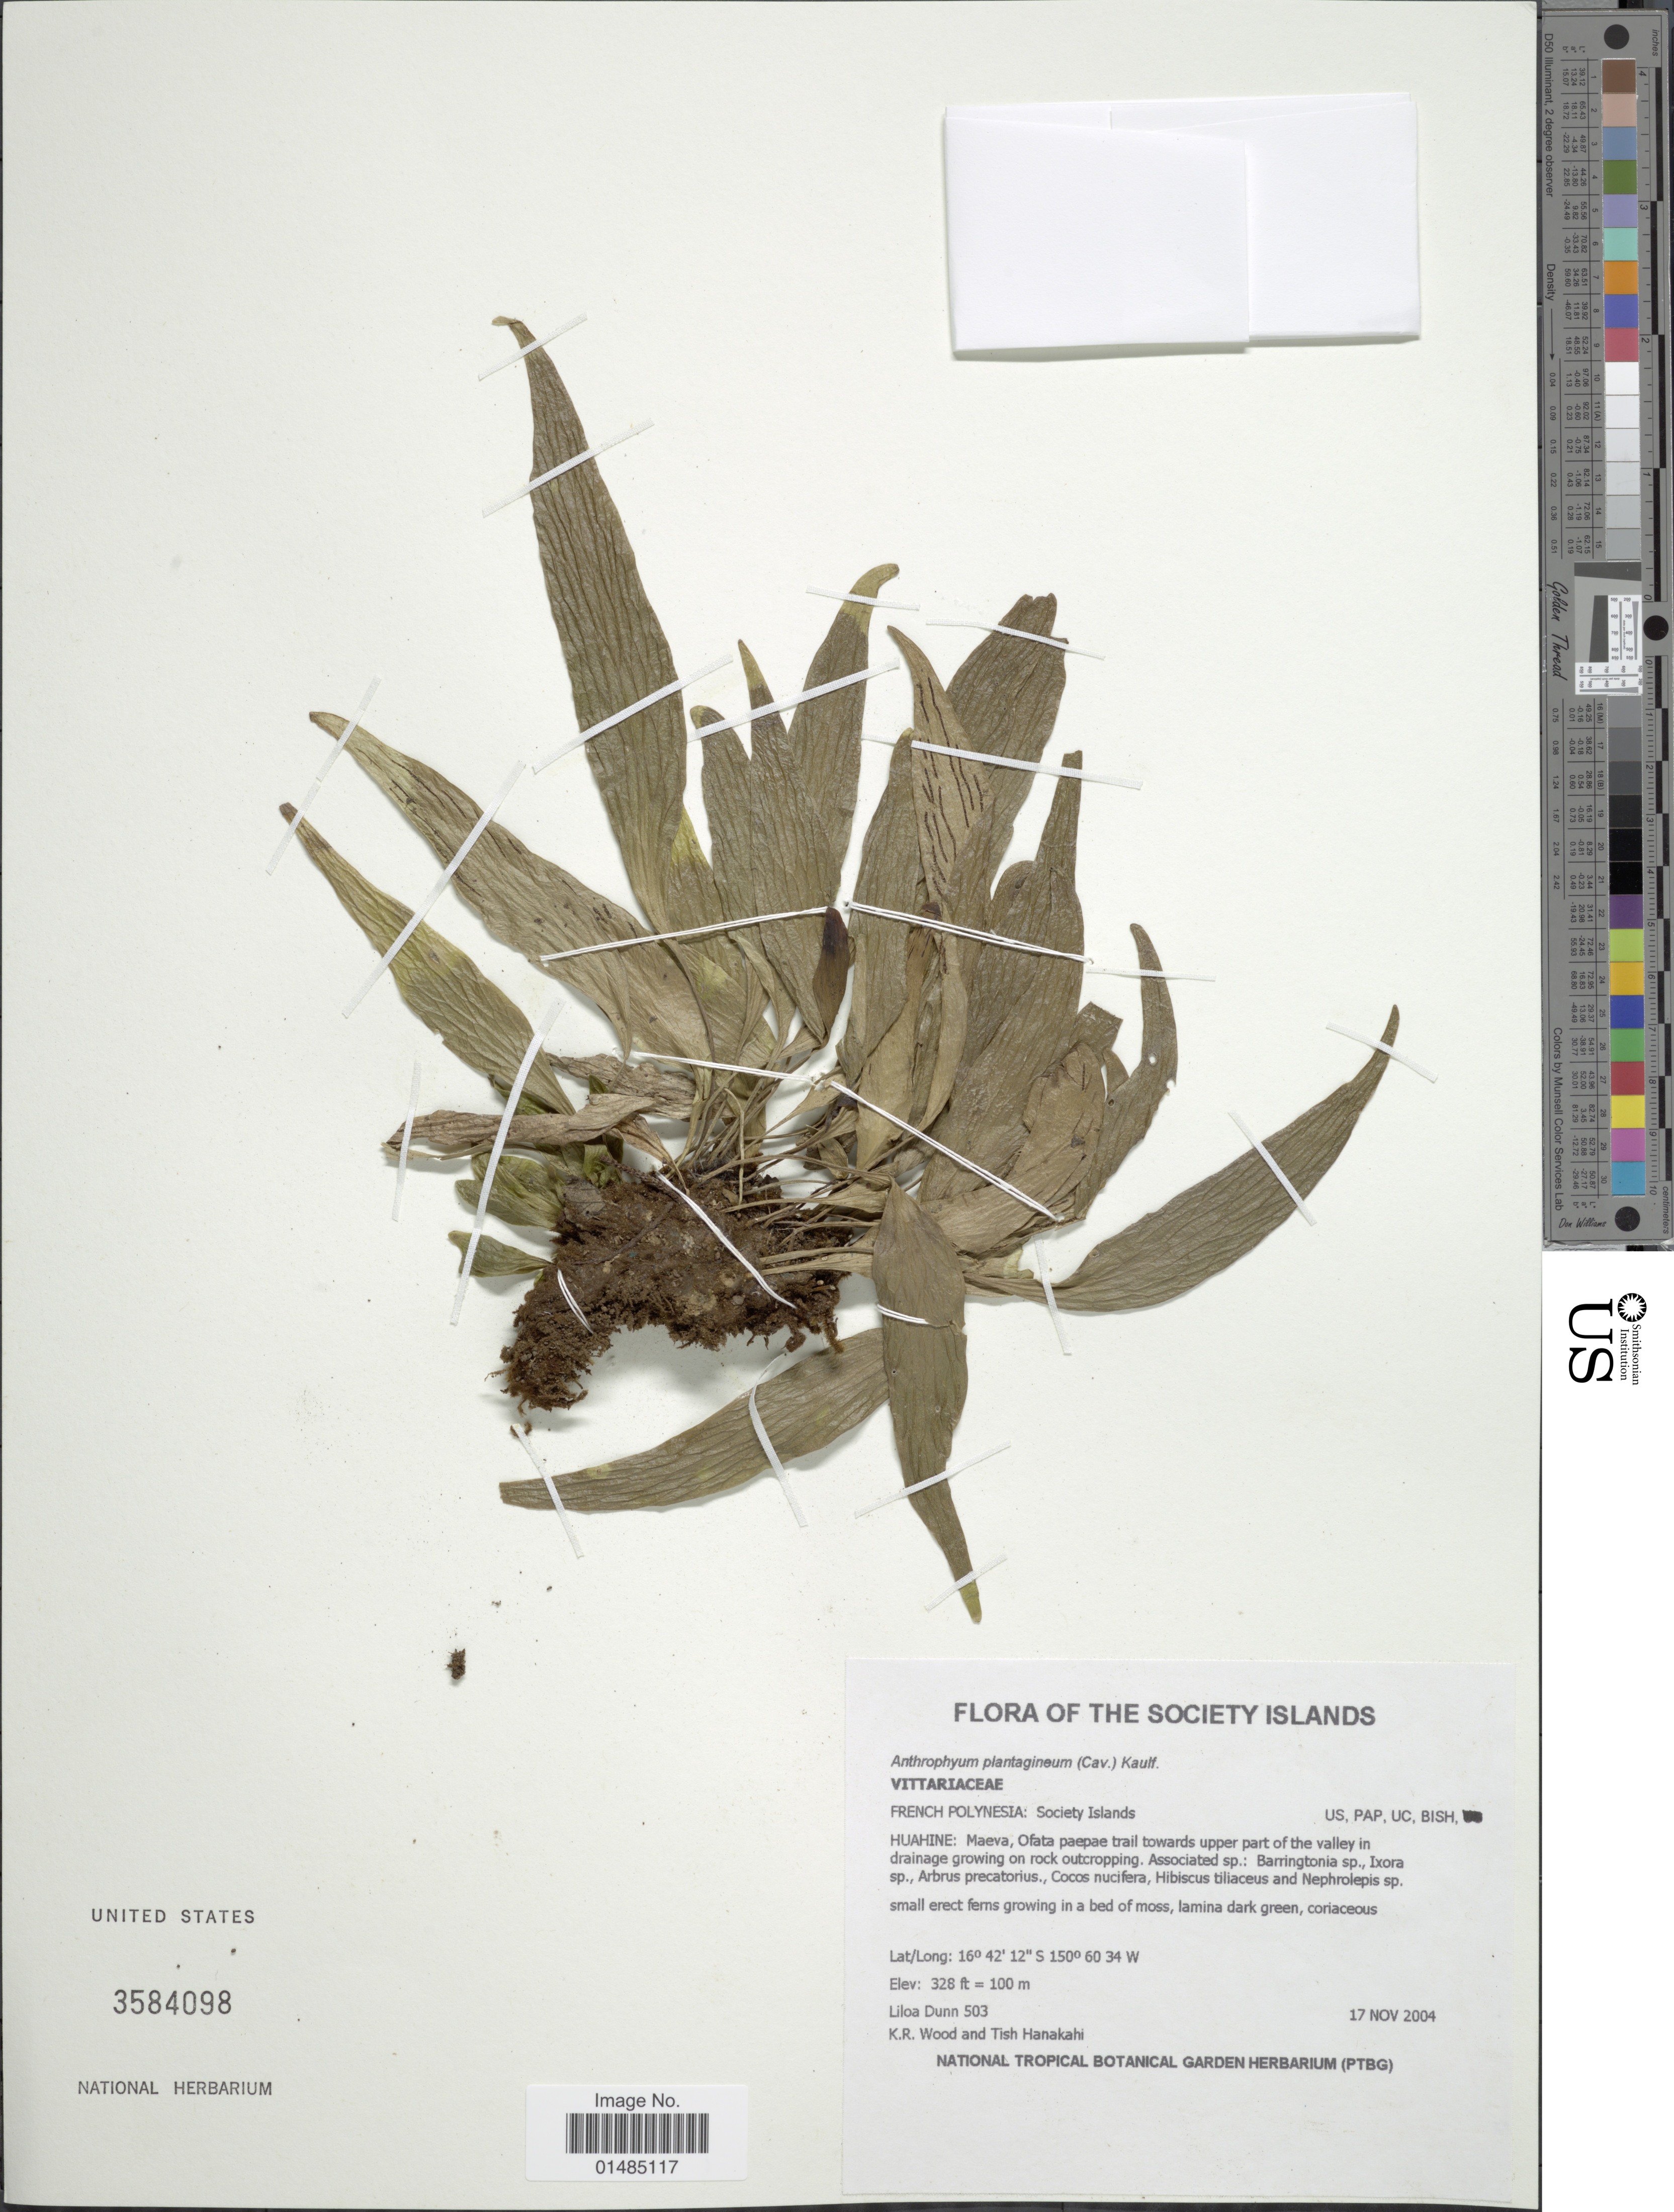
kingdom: Plantae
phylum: Tracheophyta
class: Polypodiopsida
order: Polypodiales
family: Pteridaceae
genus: Antrophyum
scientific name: Antrophyum plantagineum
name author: (Cav.) Kaulf.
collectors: L. Dunn, K. R. Wood & T. Hanakahi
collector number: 503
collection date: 2004-11-17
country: French Polynesia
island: Huahine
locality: The Society Islands, French Polynesia: Society Islands, Huahine: Meava, Ofata Paepae trail towards part of the valley in drainage growing on rock outcropping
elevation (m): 100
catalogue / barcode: US 3584098